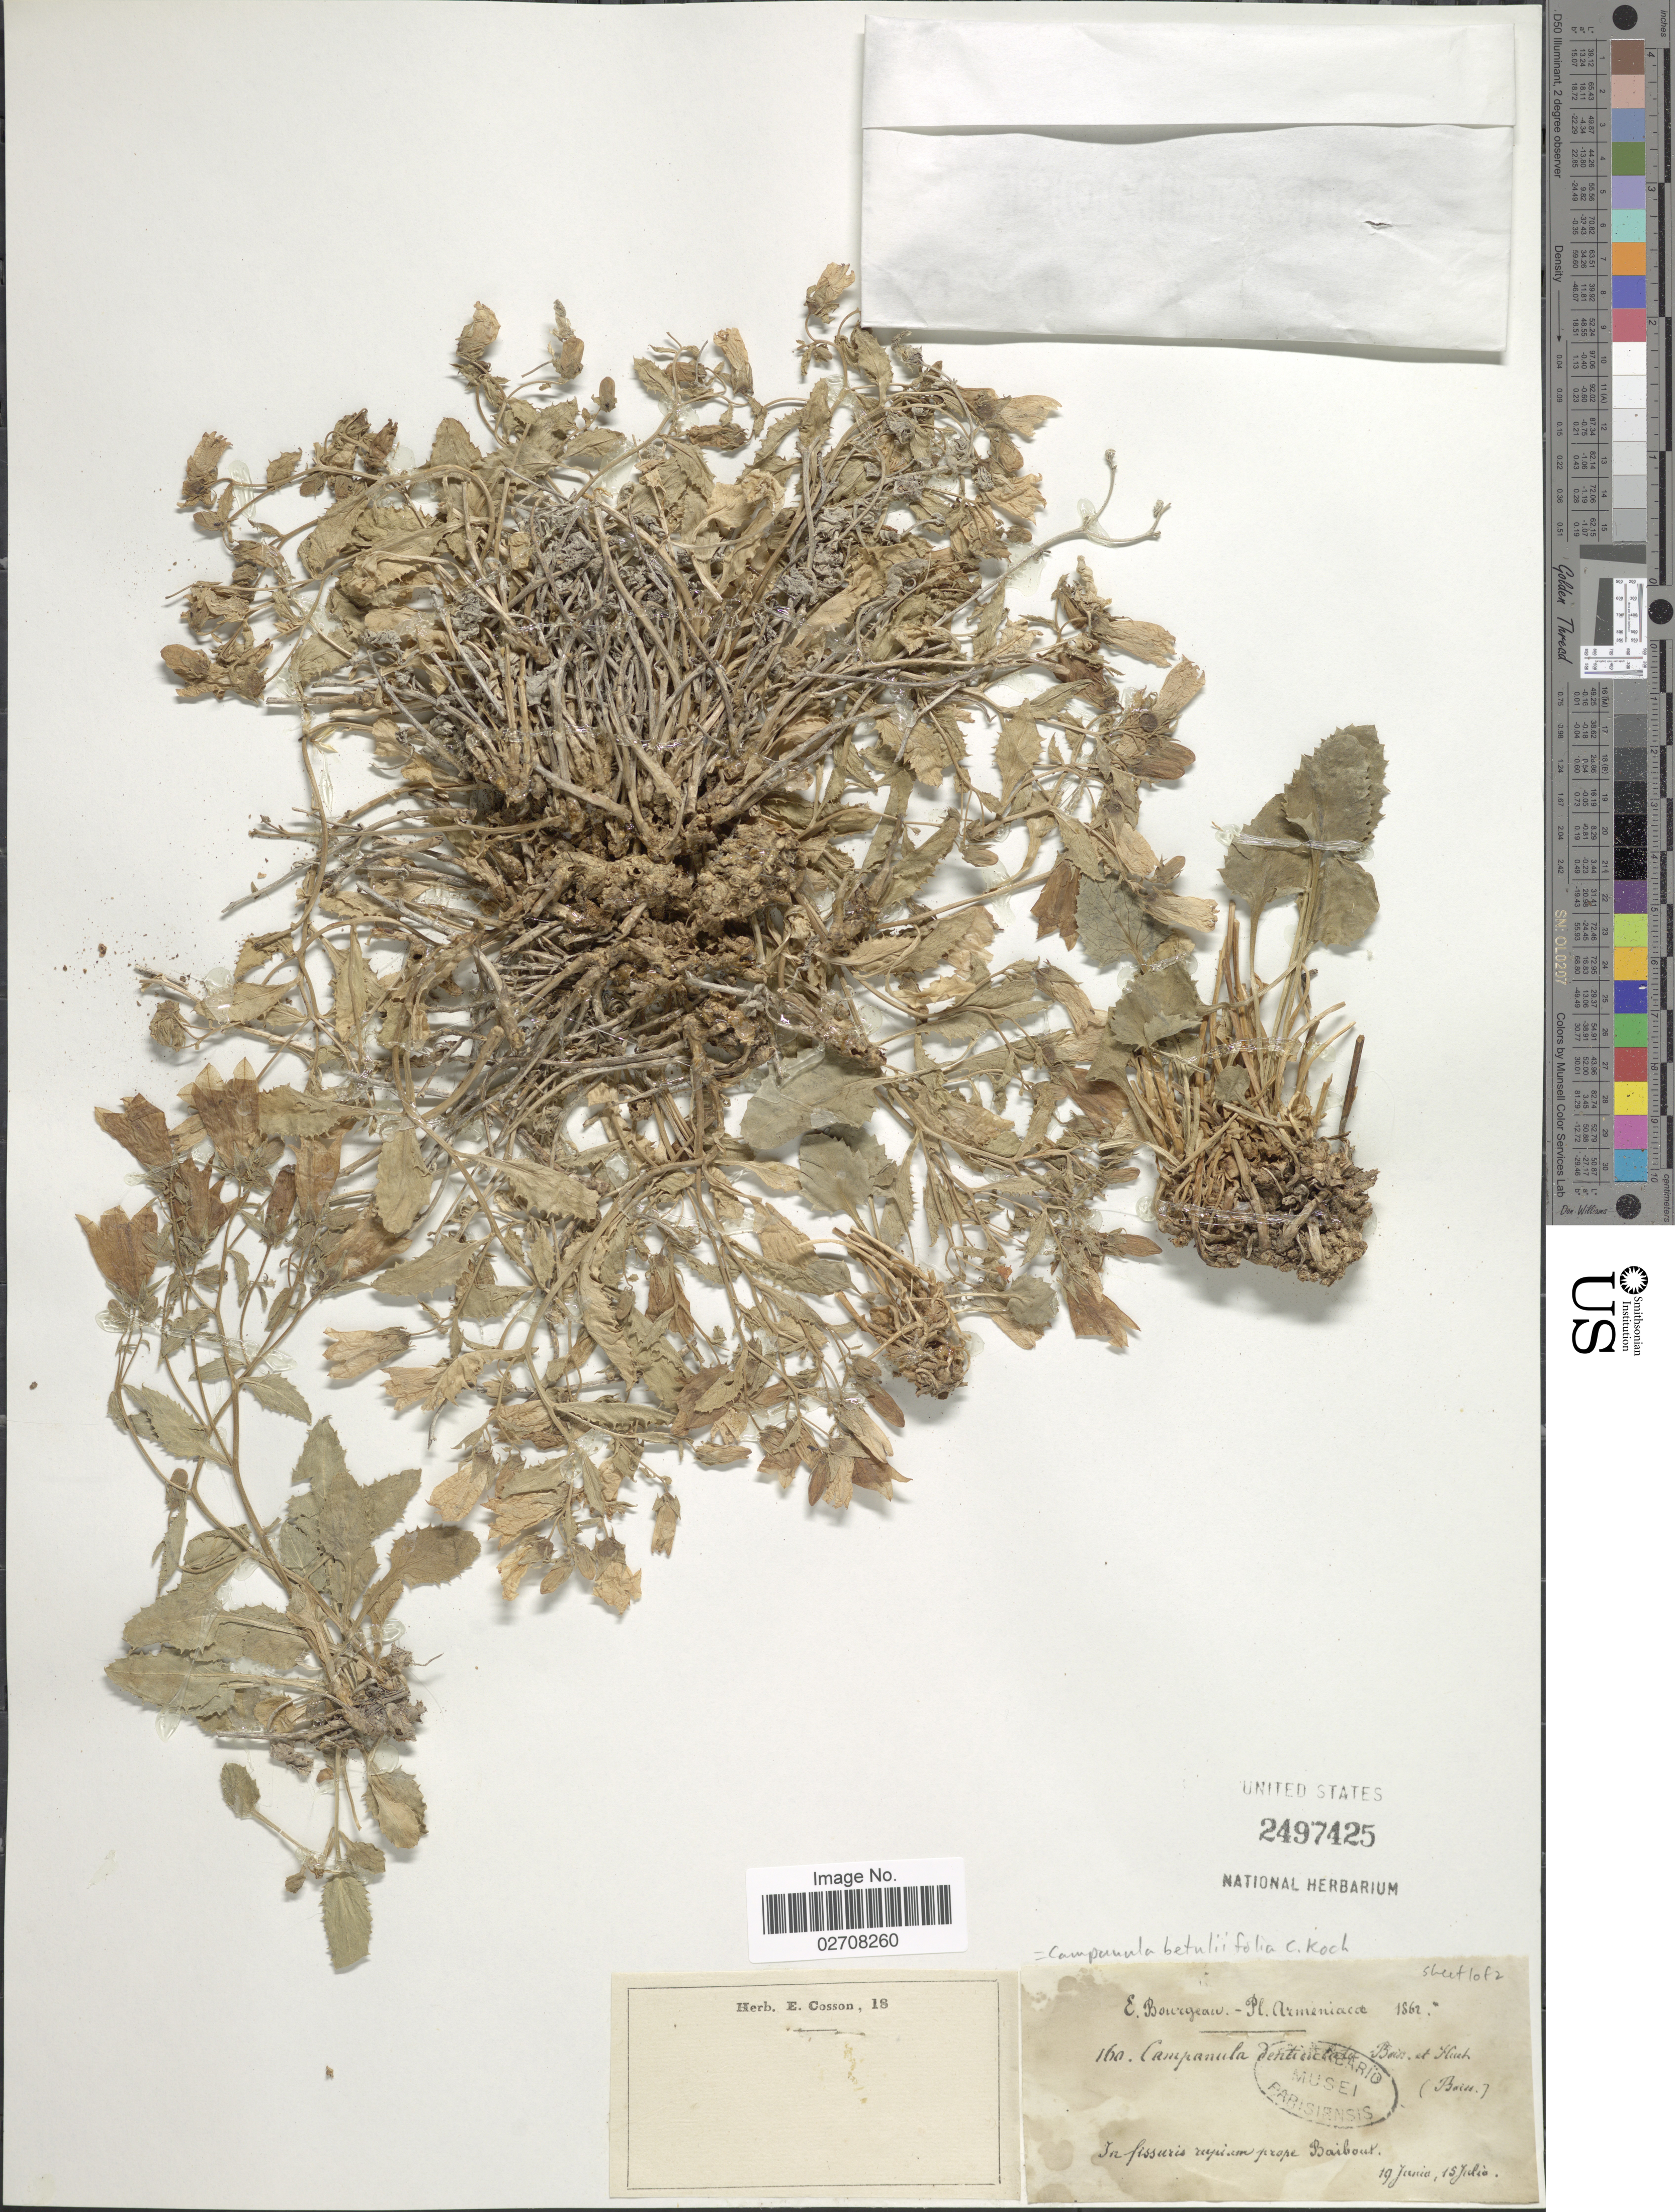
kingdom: Plantae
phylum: Tracheophyta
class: Magnoliopsida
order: Asterales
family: Campanulaceae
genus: Campanula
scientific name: Campanula betulifolia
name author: K. Koch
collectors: E. Bourgeau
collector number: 160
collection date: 1862-06-19/1862-07-15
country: Turkey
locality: Armeniacae. In fissuris rupium prope Baibout.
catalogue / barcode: US 2497425